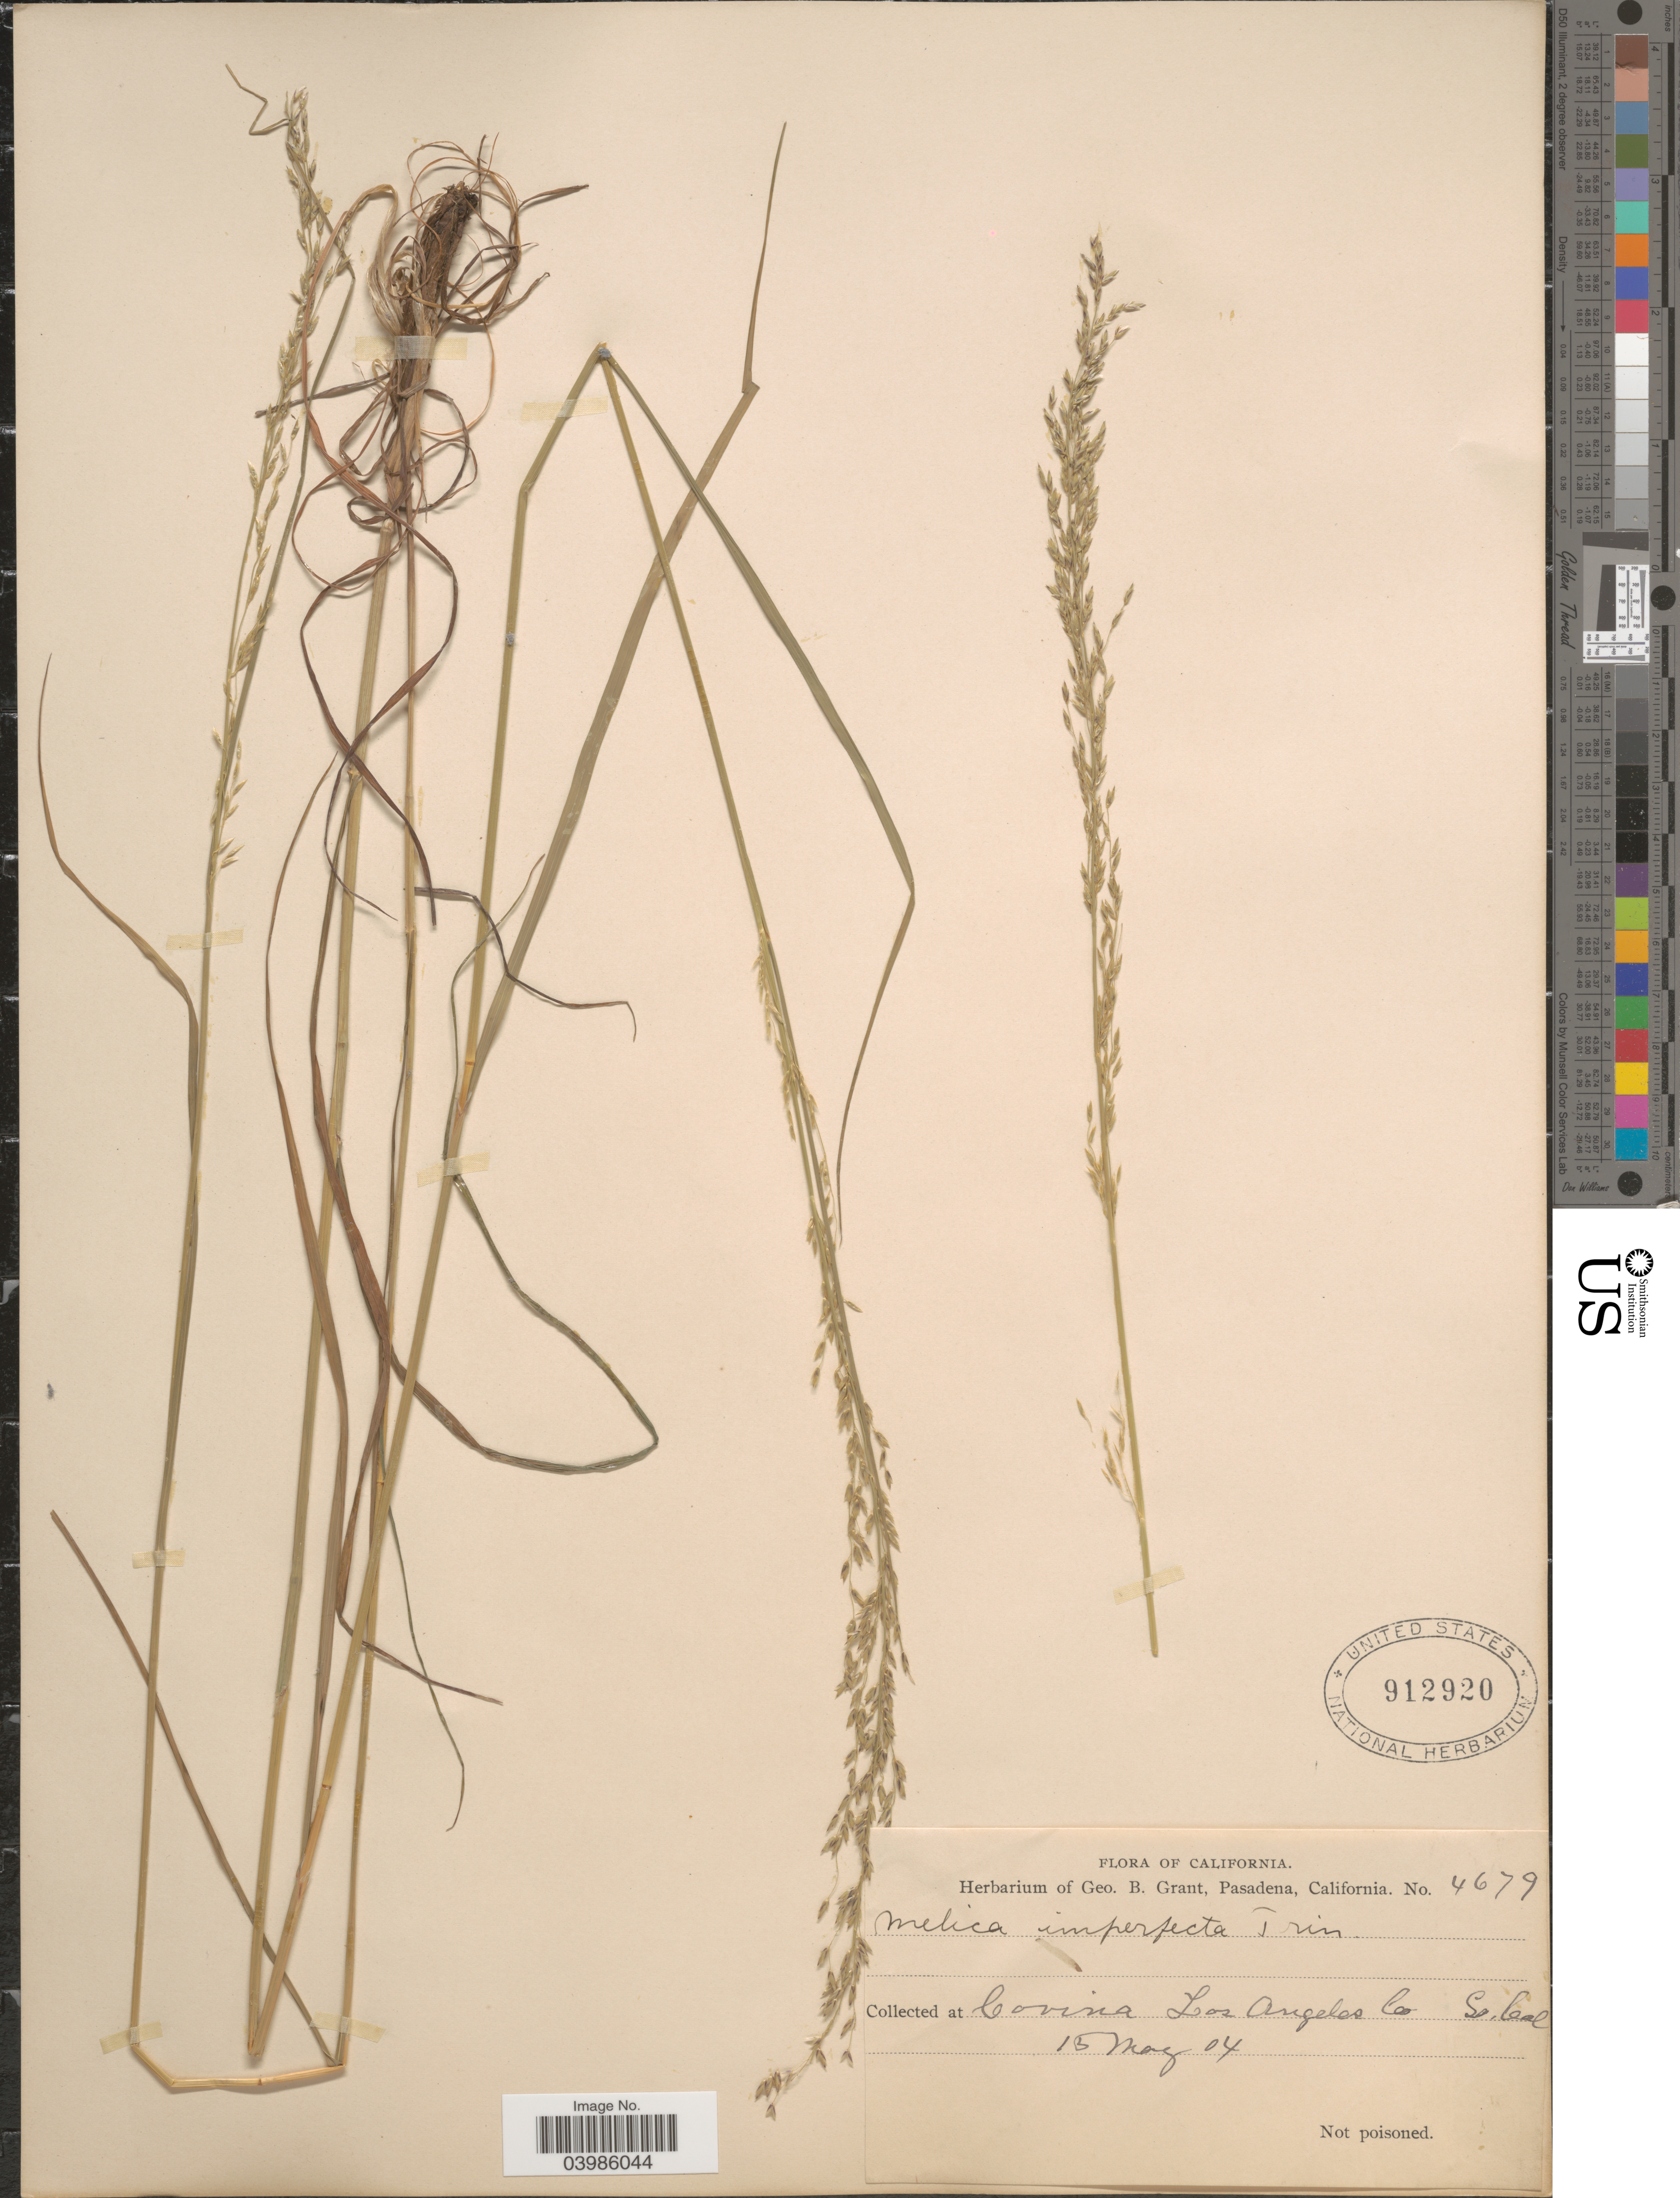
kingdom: Plantae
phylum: Tracheophyta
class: Liliopsida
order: Poales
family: Poaceae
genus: Melica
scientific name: Melica imperfecta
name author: Trin.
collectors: ex herb. Geo. B. Grant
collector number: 4679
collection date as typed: Transcribed d/m/y: 15/5/4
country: United States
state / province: California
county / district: Los Angeles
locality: Covina Los Angeles Co. So. Cal.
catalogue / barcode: US 912920